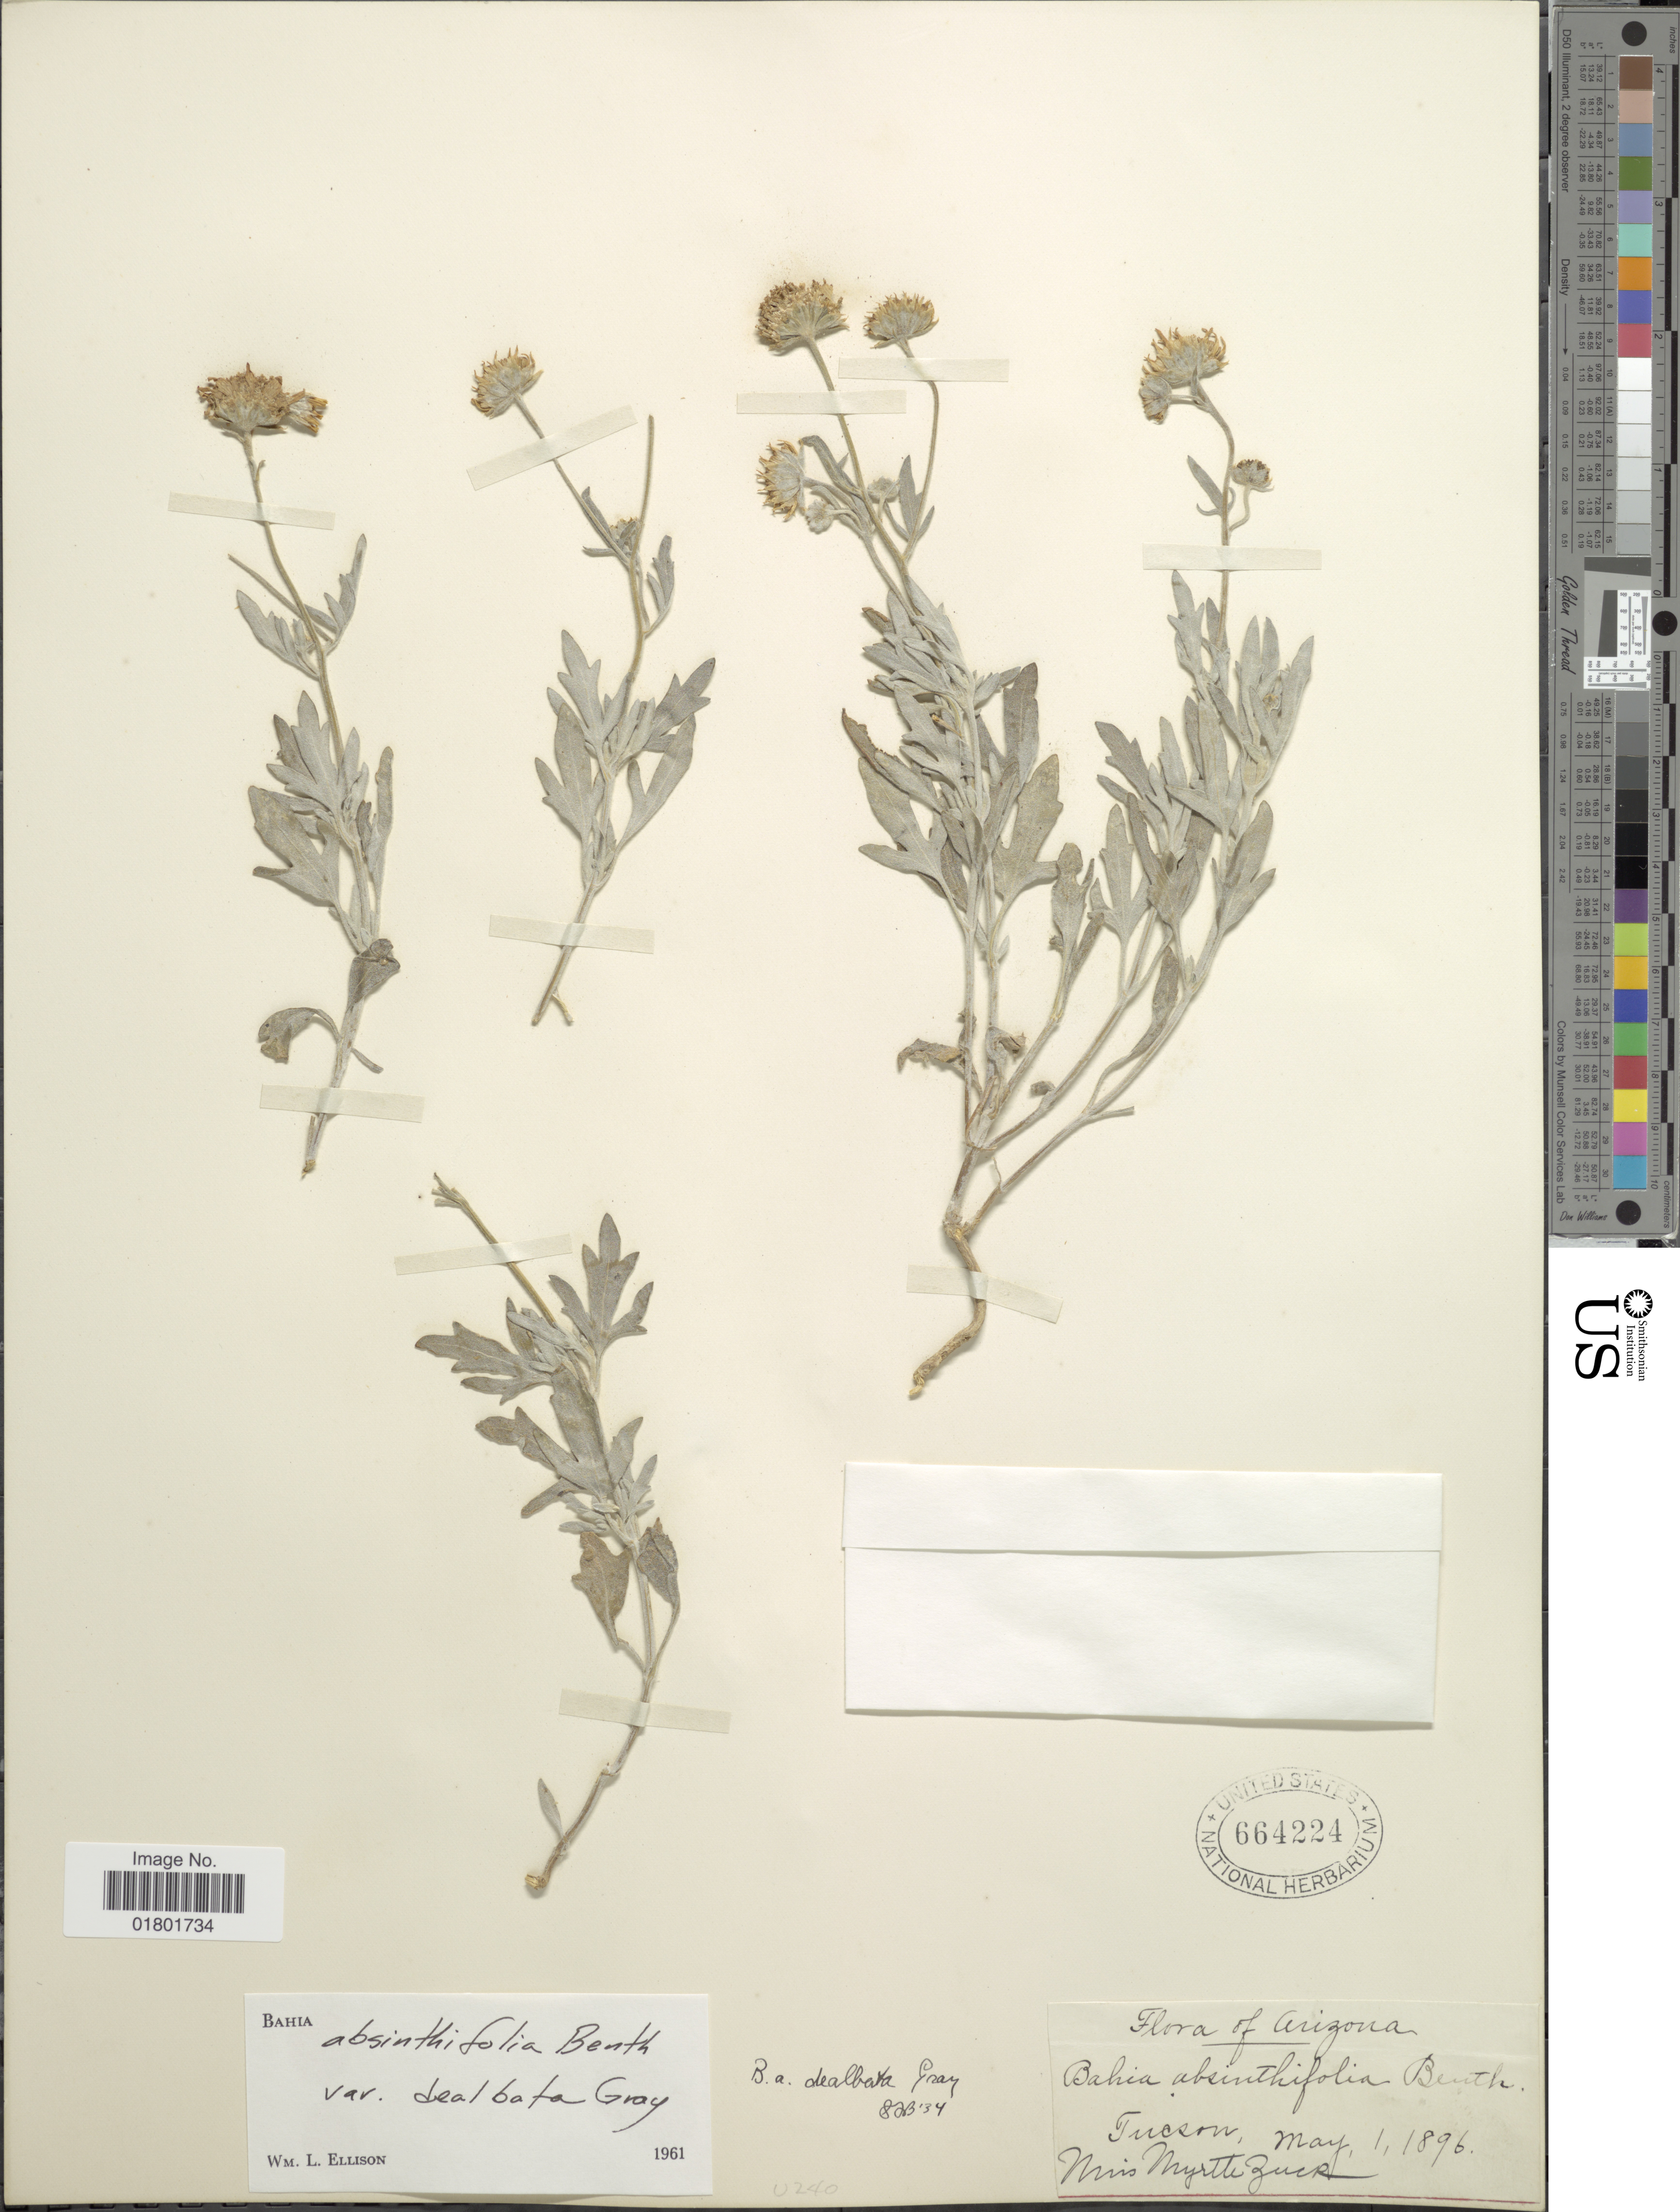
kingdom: Plantae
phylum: Tracheophyta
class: Magnoliopsida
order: Asterales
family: Asteraceae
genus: Bahia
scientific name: Bahia absinthifolia var. dealbata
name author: A. Gray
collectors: J. Zuck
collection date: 1896-05-01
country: United States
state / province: Arizona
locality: Tucson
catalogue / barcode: US 664224